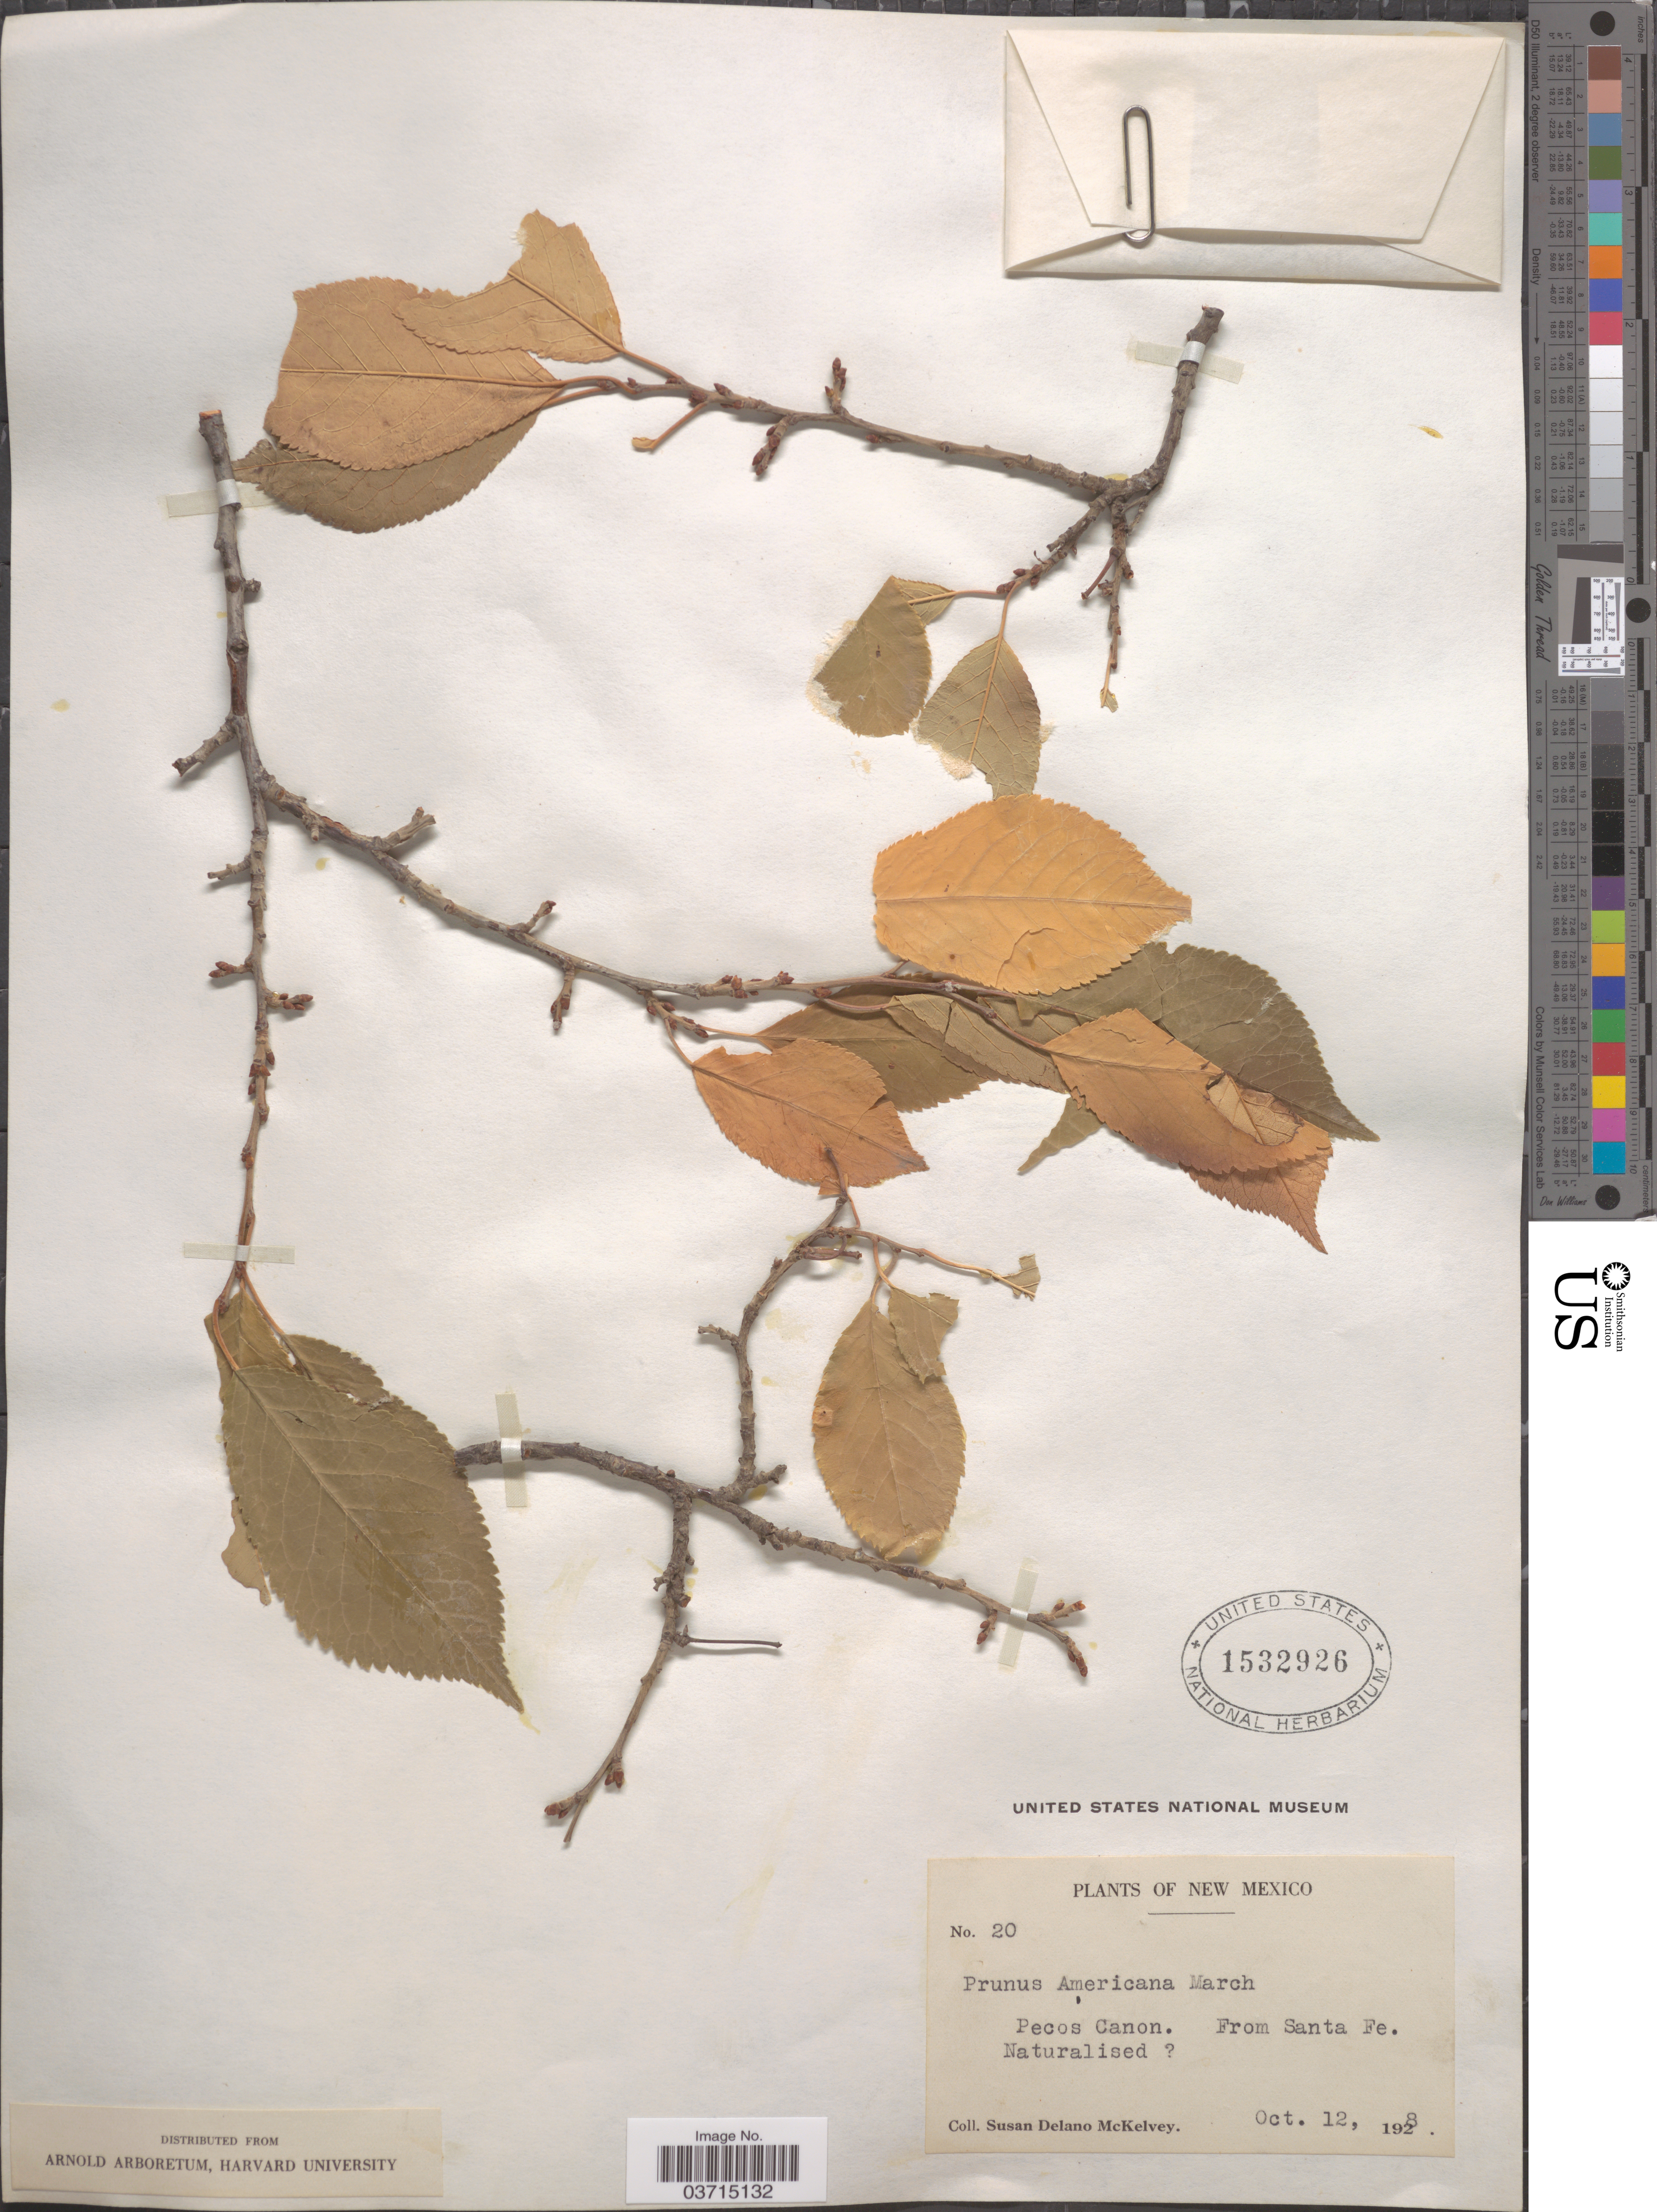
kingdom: Plantae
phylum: Tracheophyta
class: Magnoliopsida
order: Rosales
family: Rosaceae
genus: Prunus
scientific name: Prunus americana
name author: Marshall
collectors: S. A. McKelvey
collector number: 20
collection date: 1928-10-12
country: United States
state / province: New Mexico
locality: Pecos Canon. From Santa Fe.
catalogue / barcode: US 1532926